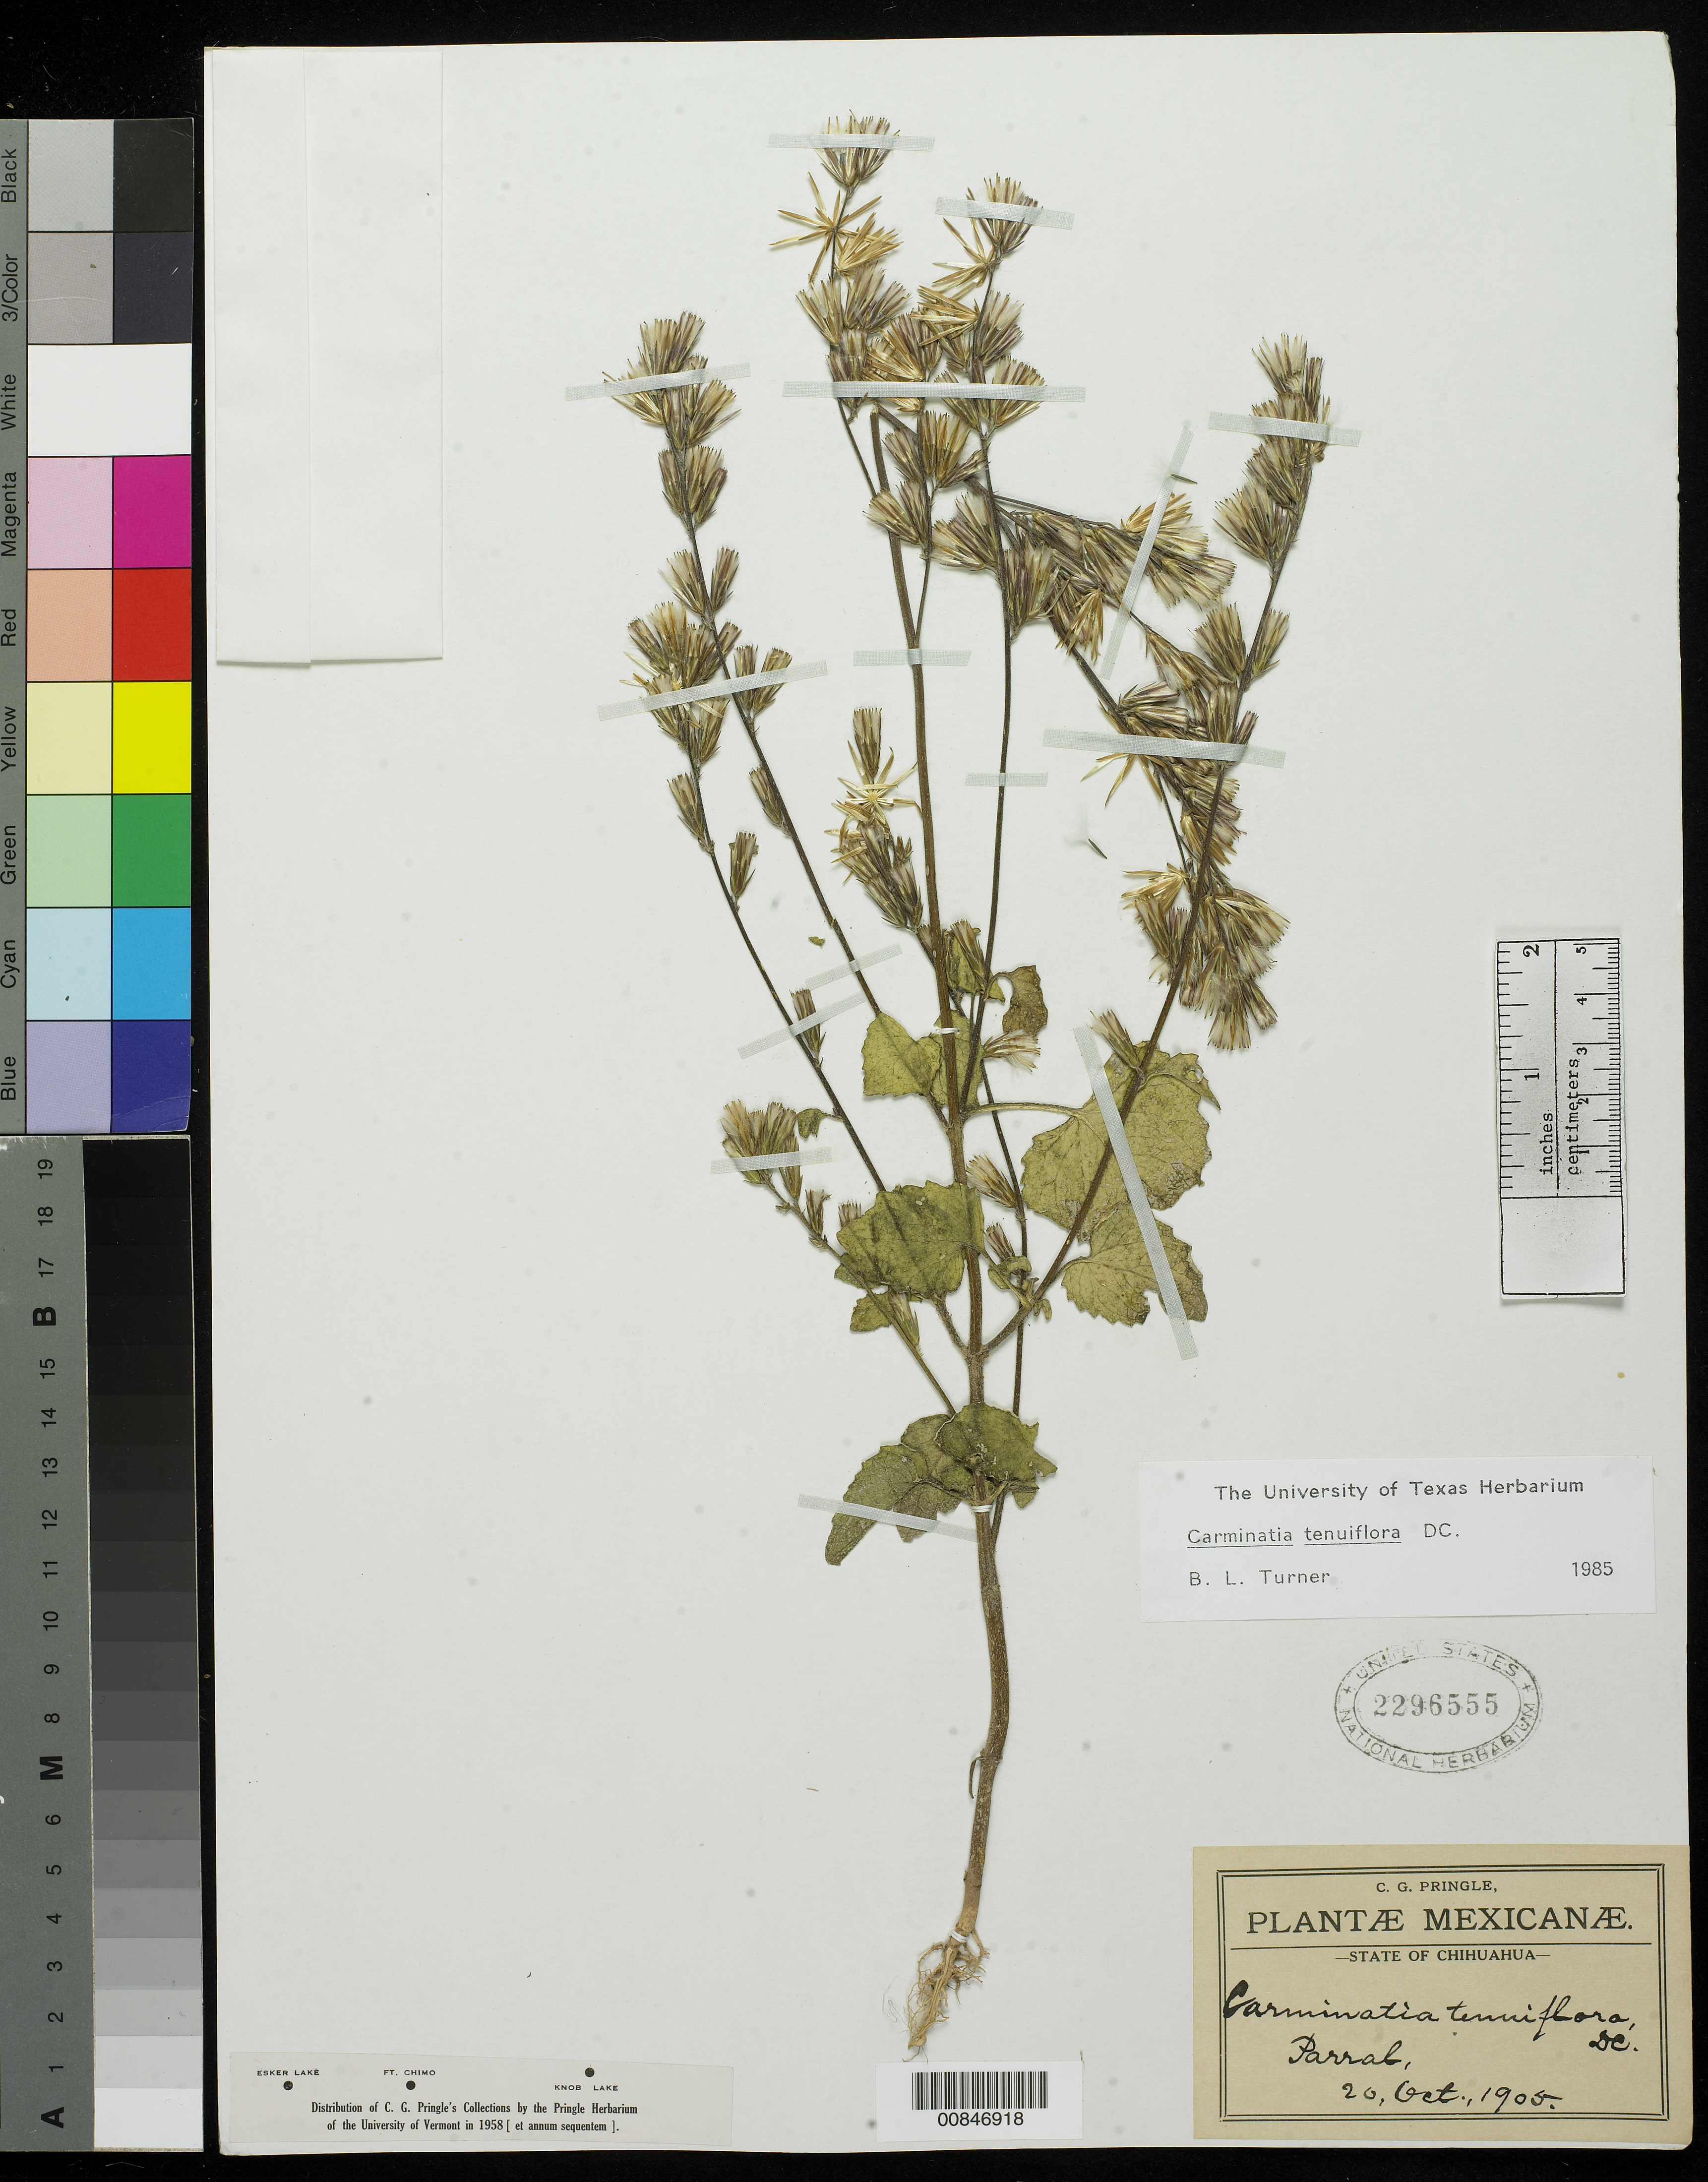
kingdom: Plantae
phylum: Tracheophyta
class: Magnoliopsida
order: Asterales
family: Asteraceae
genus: Carminatia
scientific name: Carminatia tenuiflora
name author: DC.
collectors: C. G. Pringle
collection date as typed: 20 Oct 1905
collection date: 1905-10-20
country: Mexico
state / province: Chihuahua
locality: Parral, Chihuahua.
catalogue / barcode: US 2296555